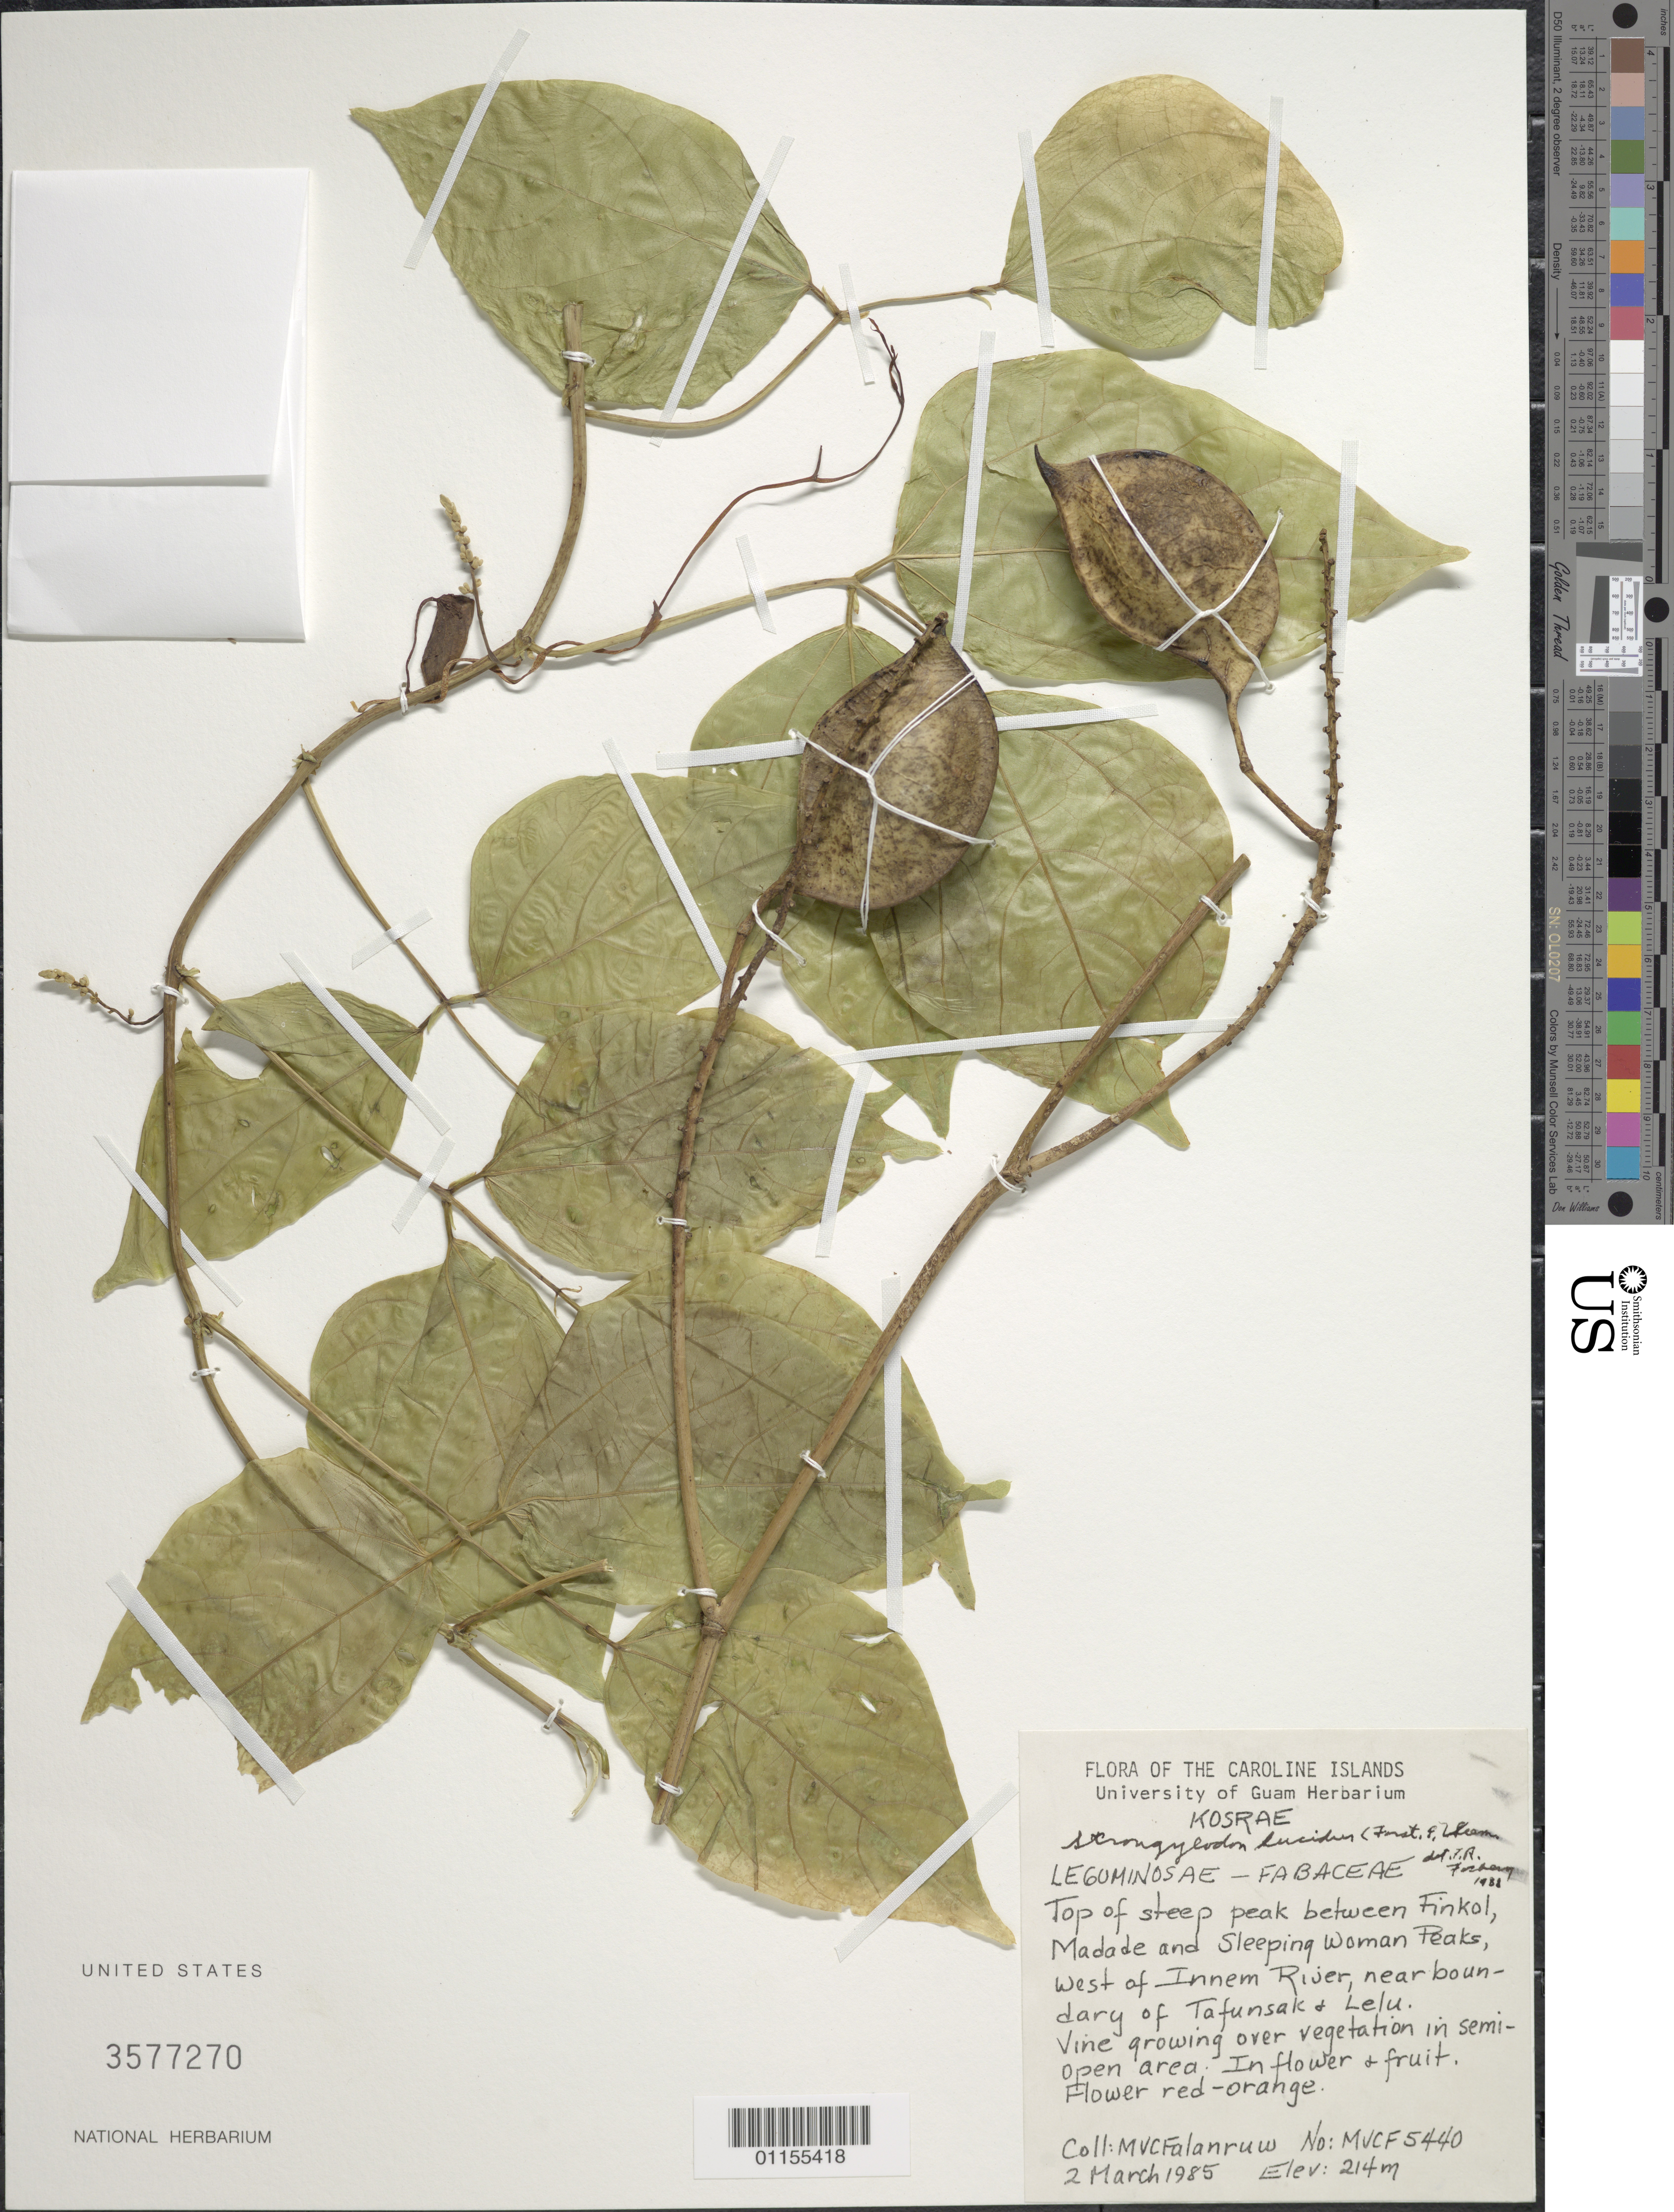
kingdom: Plantae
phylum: Tracheophyta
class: Magnoliopsida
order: Fabales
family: Fabaceae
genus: Strongylodon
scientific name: Strongylodon lucidus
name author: (G. Forst.) Seem.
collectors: M. Falanruw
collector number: MCVF5440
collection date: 1985-03-02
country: Micronesia, Federated States of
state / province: Kosrae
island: Kosrae [Kusaie]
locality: Top of steep peak between Finkol, Madade, and sleeping woman peaks, west of Innem River, near boundary of Tafunsak + Lelu.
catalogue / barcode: US 3577270